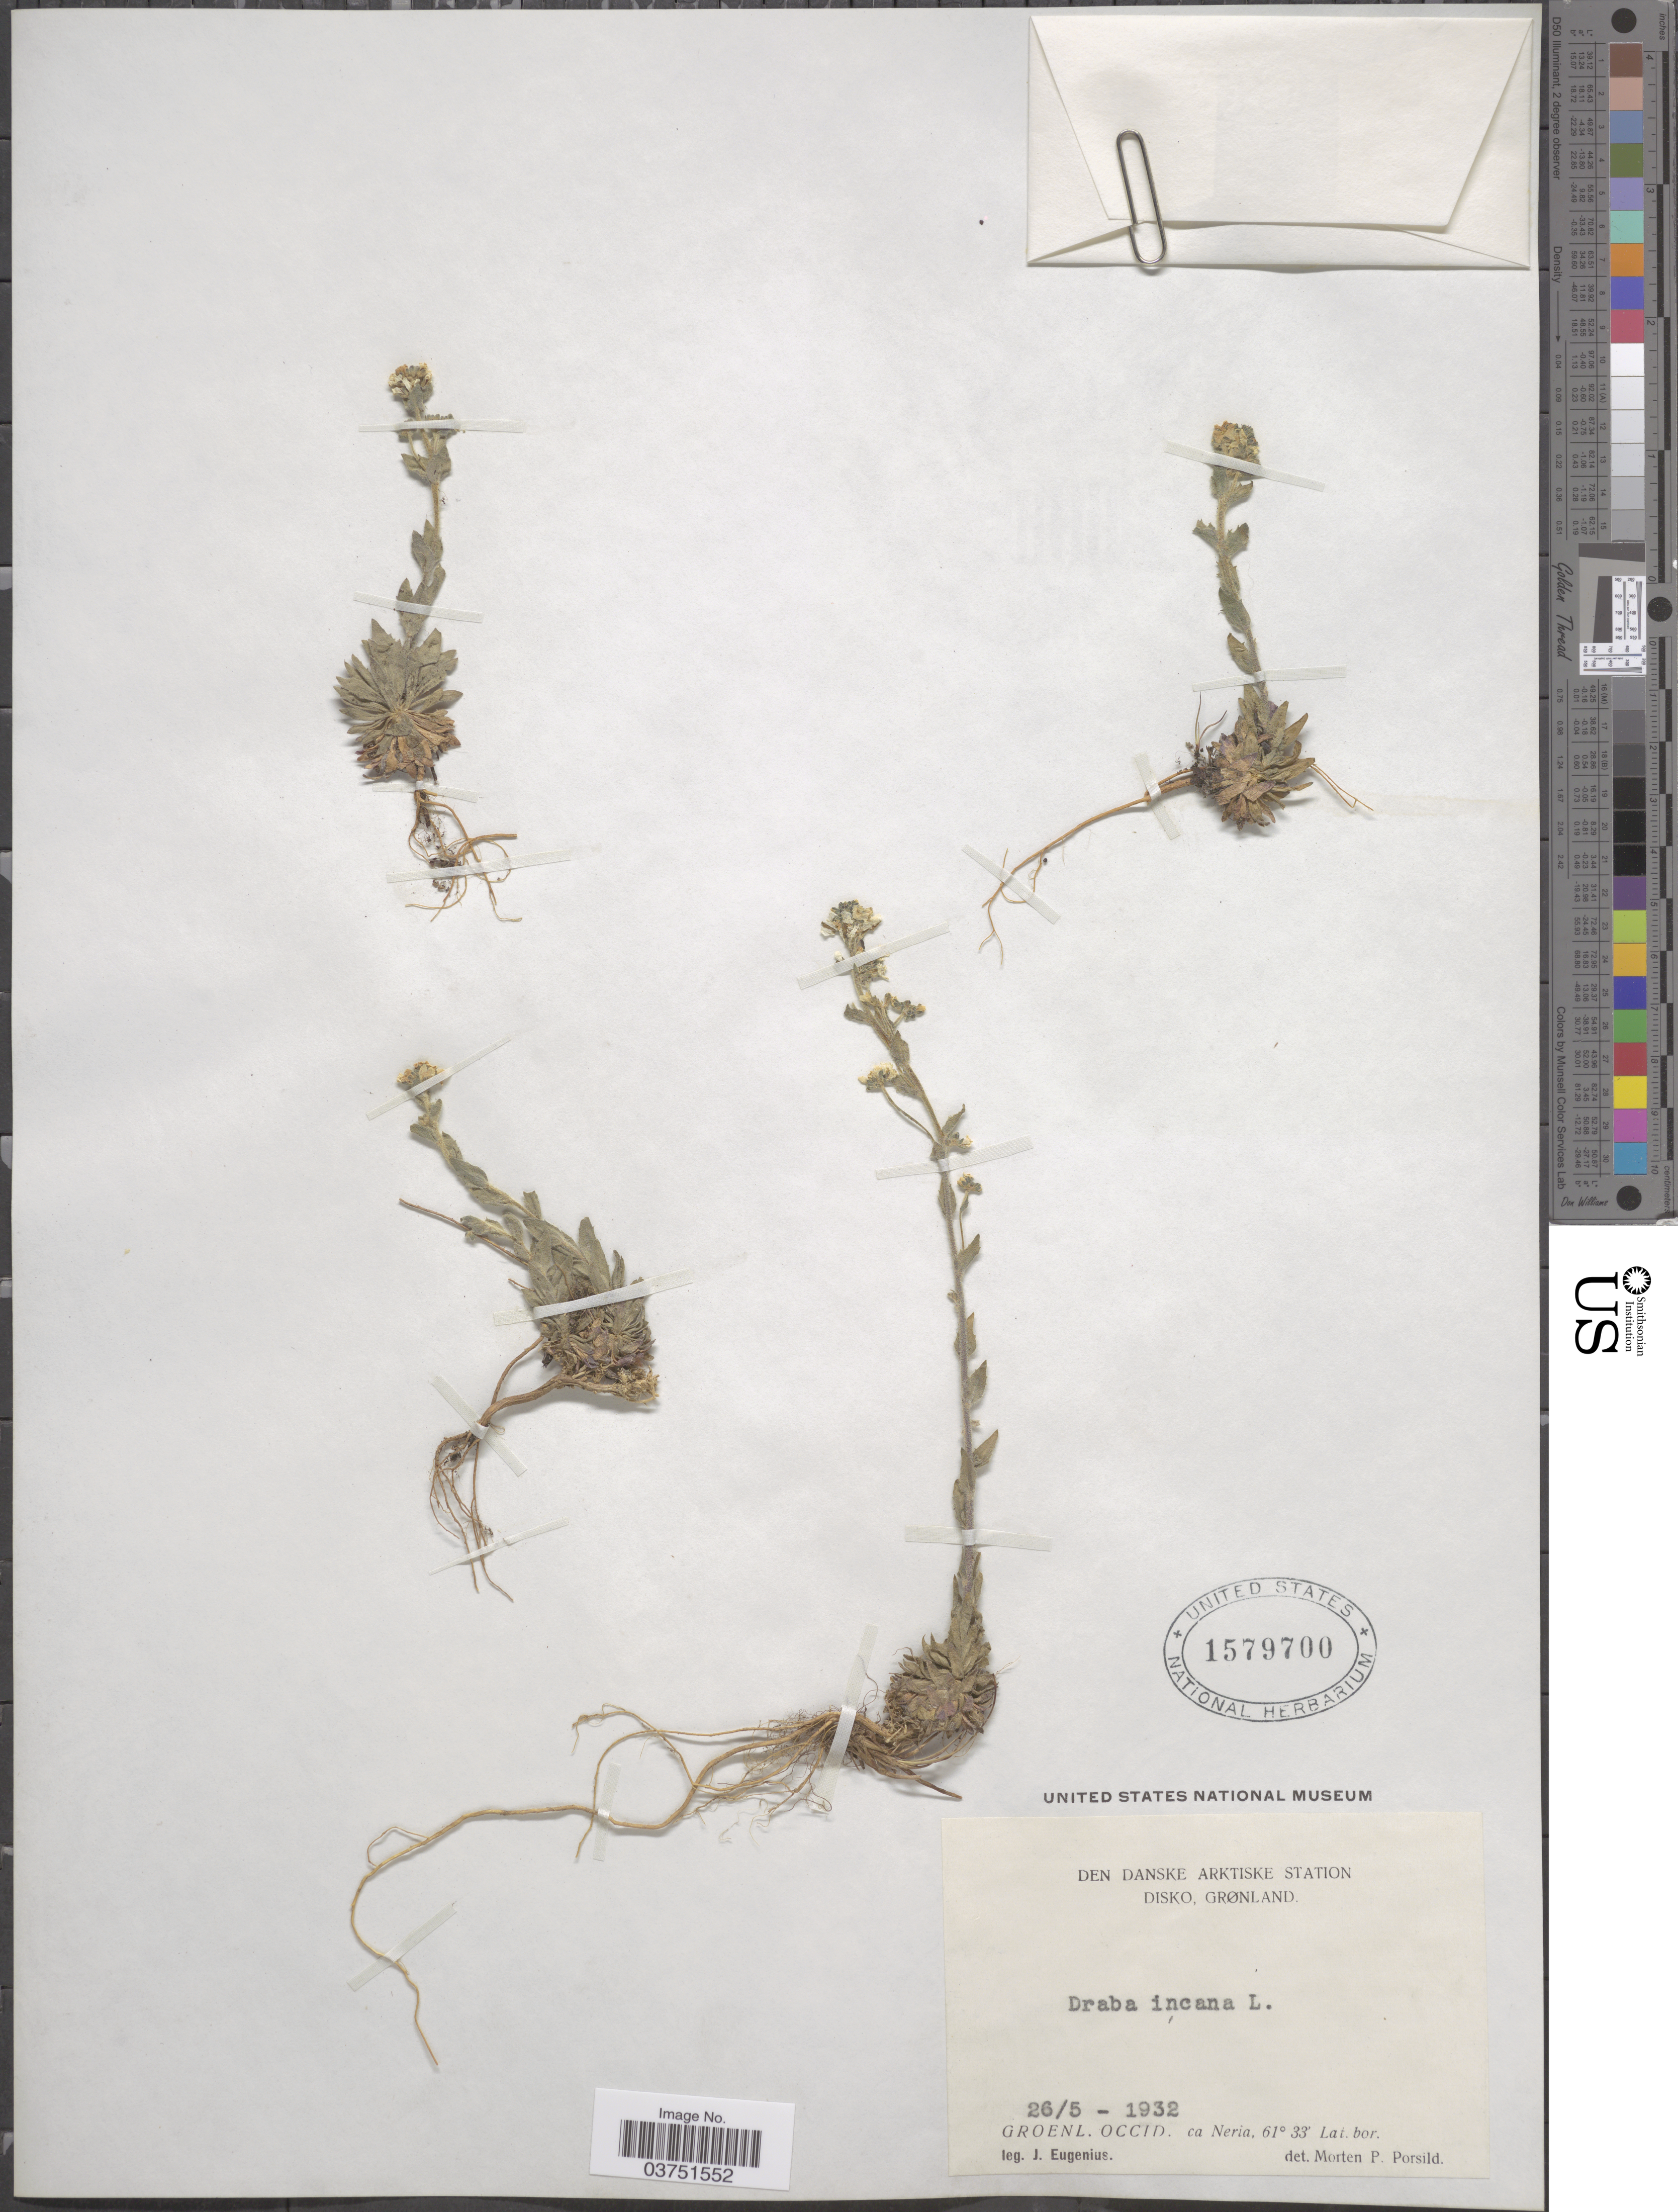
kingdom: Plantae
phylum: Tracheophyta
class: Magnoliopsida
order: Brassicales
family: Brassicaceae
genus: Draba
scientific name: Draba incana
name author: L.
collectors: J. Eugenius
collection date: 1932-05-26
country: Greenland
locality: Den Danske Arktiske Station. Disko Grønland. Groenl. Occid. ca. Neria.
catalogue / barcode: US 1579700